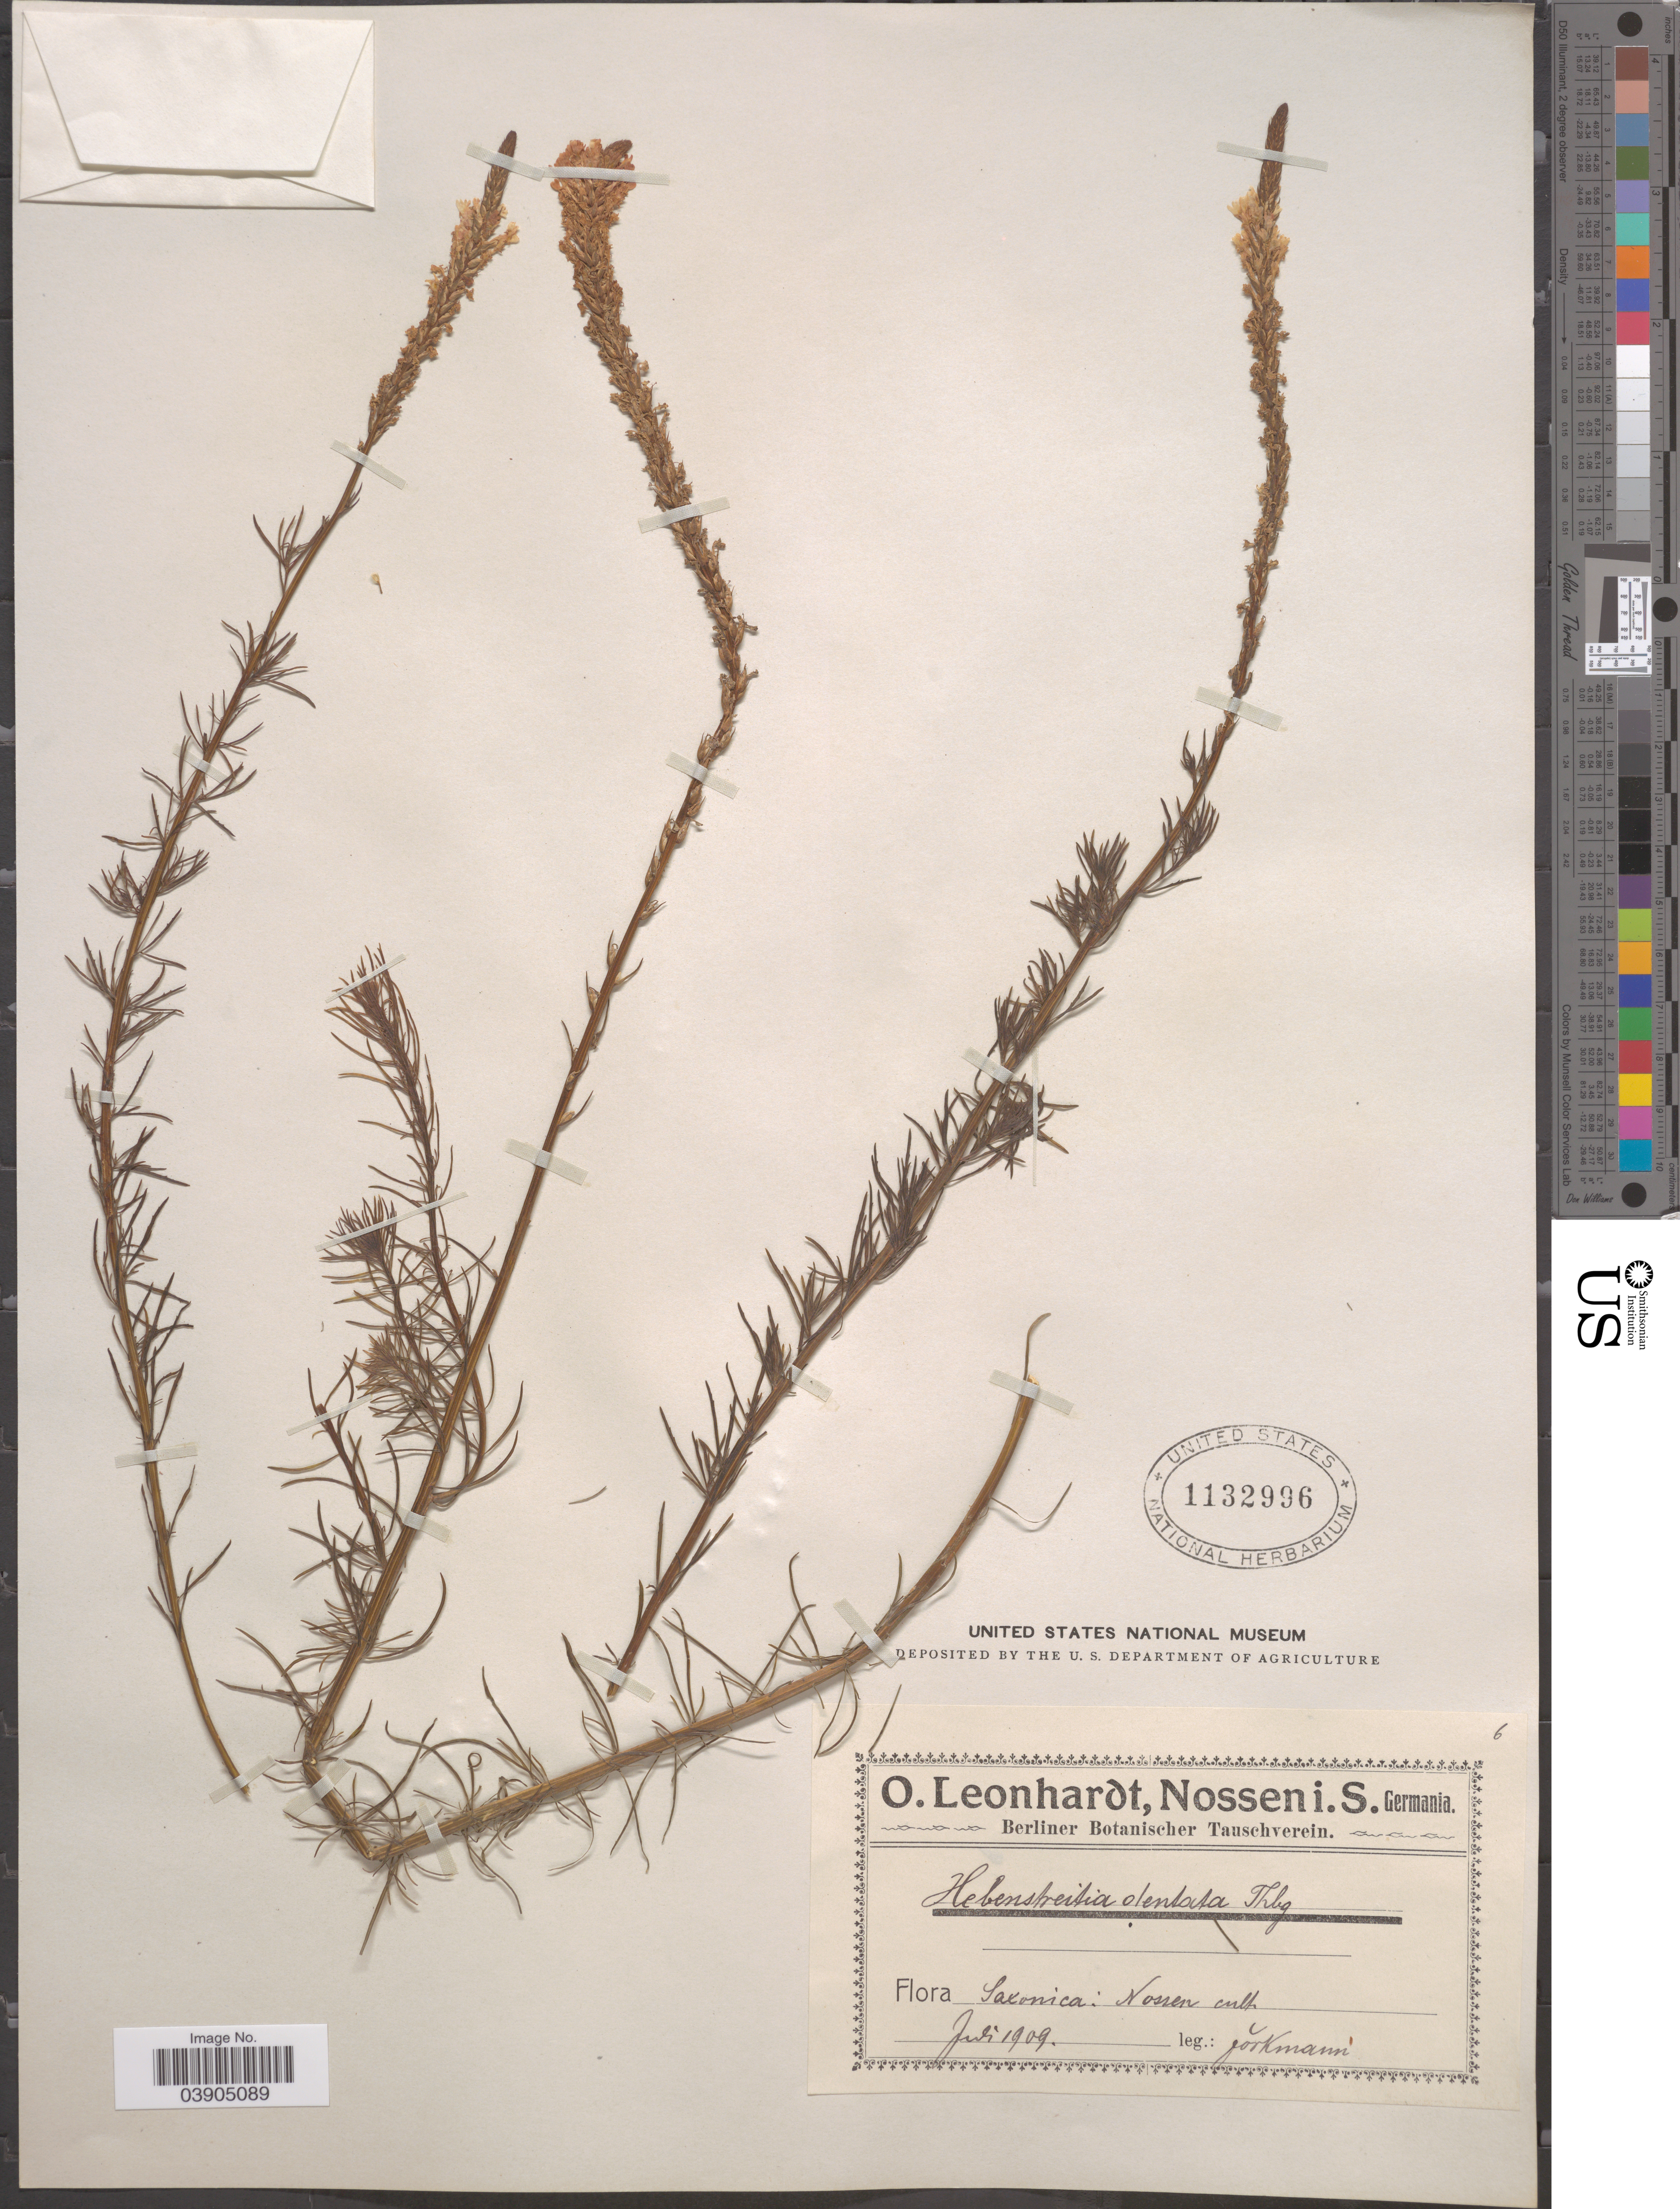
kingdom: Plantae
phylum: Tracheophyta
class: Magnoliopsida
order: Lamiales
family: Scrophulariaceae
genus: Hebenstretia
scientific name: Hebenstretia dentata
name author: L.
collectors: Forkmann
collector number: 6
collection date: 1909-07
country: Germany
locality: Saxonica: Nossen.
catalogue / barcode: US 1132996